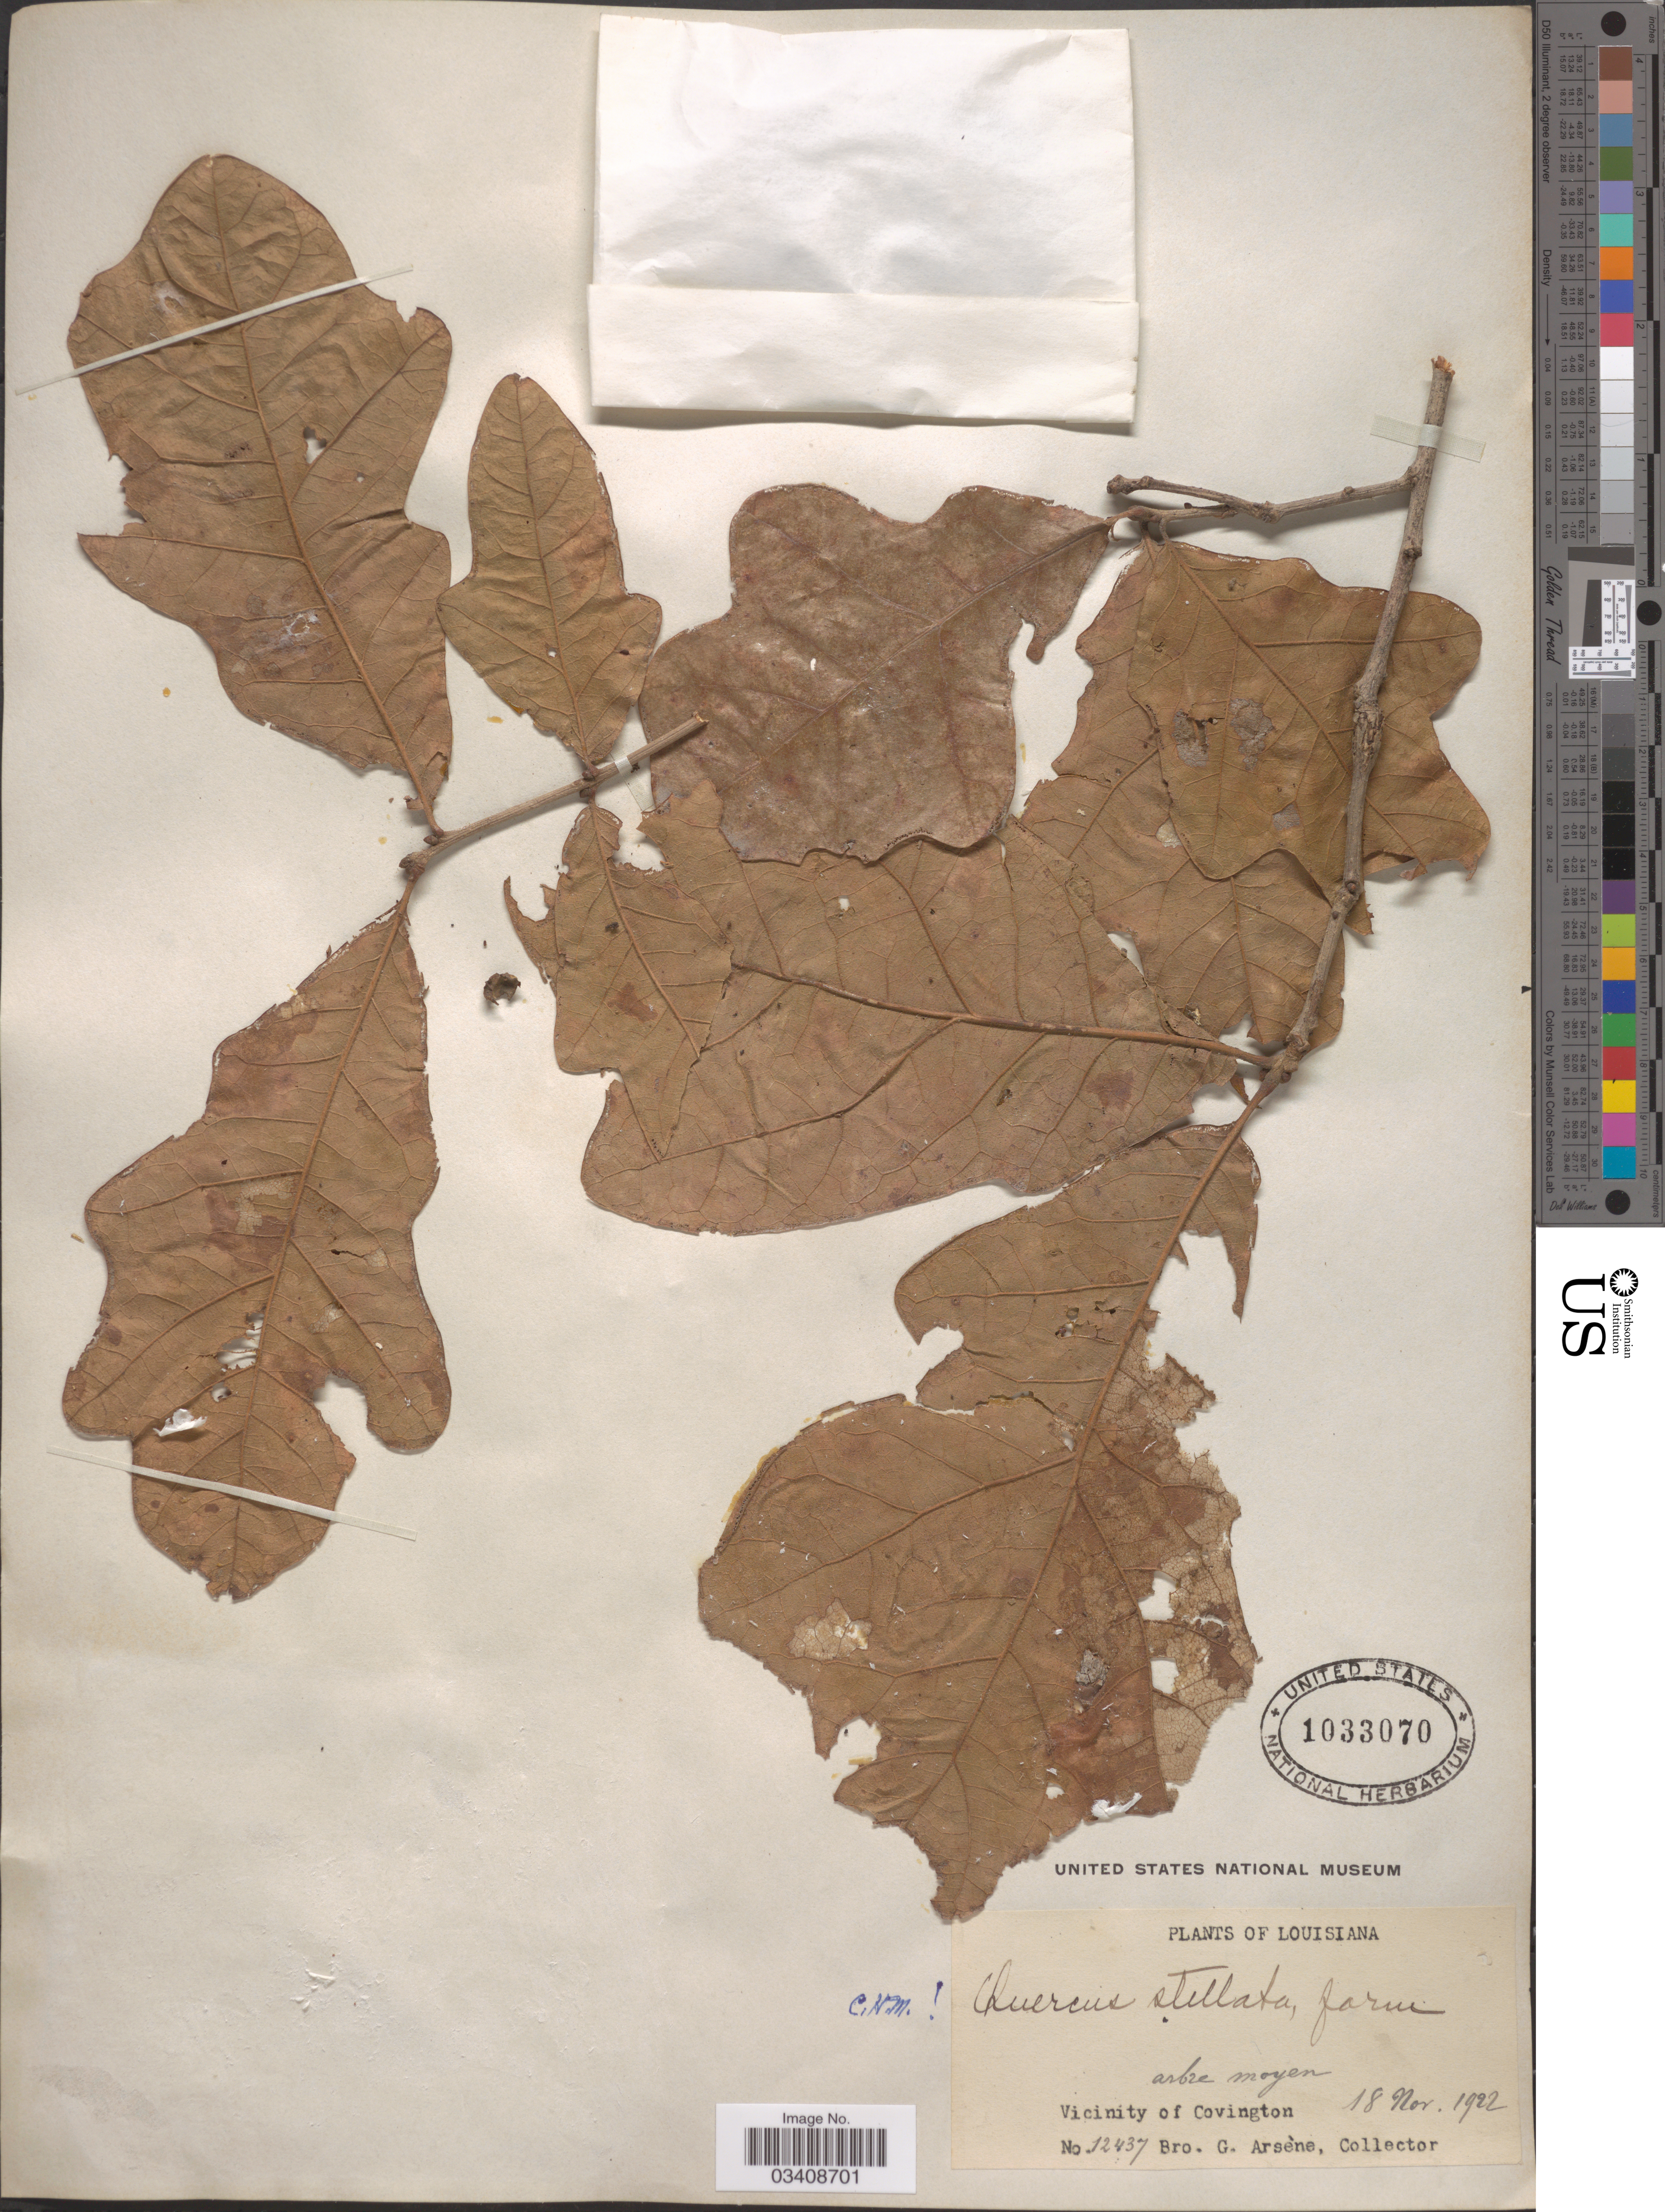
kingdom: Plantae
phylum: Tracheophyta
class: Magnoliopsida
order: Fagales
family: Fagaceae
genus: Quercus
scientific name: Quercus stellata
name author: Wangenh.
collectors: Bro. G. Arsène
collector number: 12437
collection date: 1922-11-18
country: United States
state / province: Louisiana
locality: Vicinity of Covington.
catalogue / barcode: US 1033070